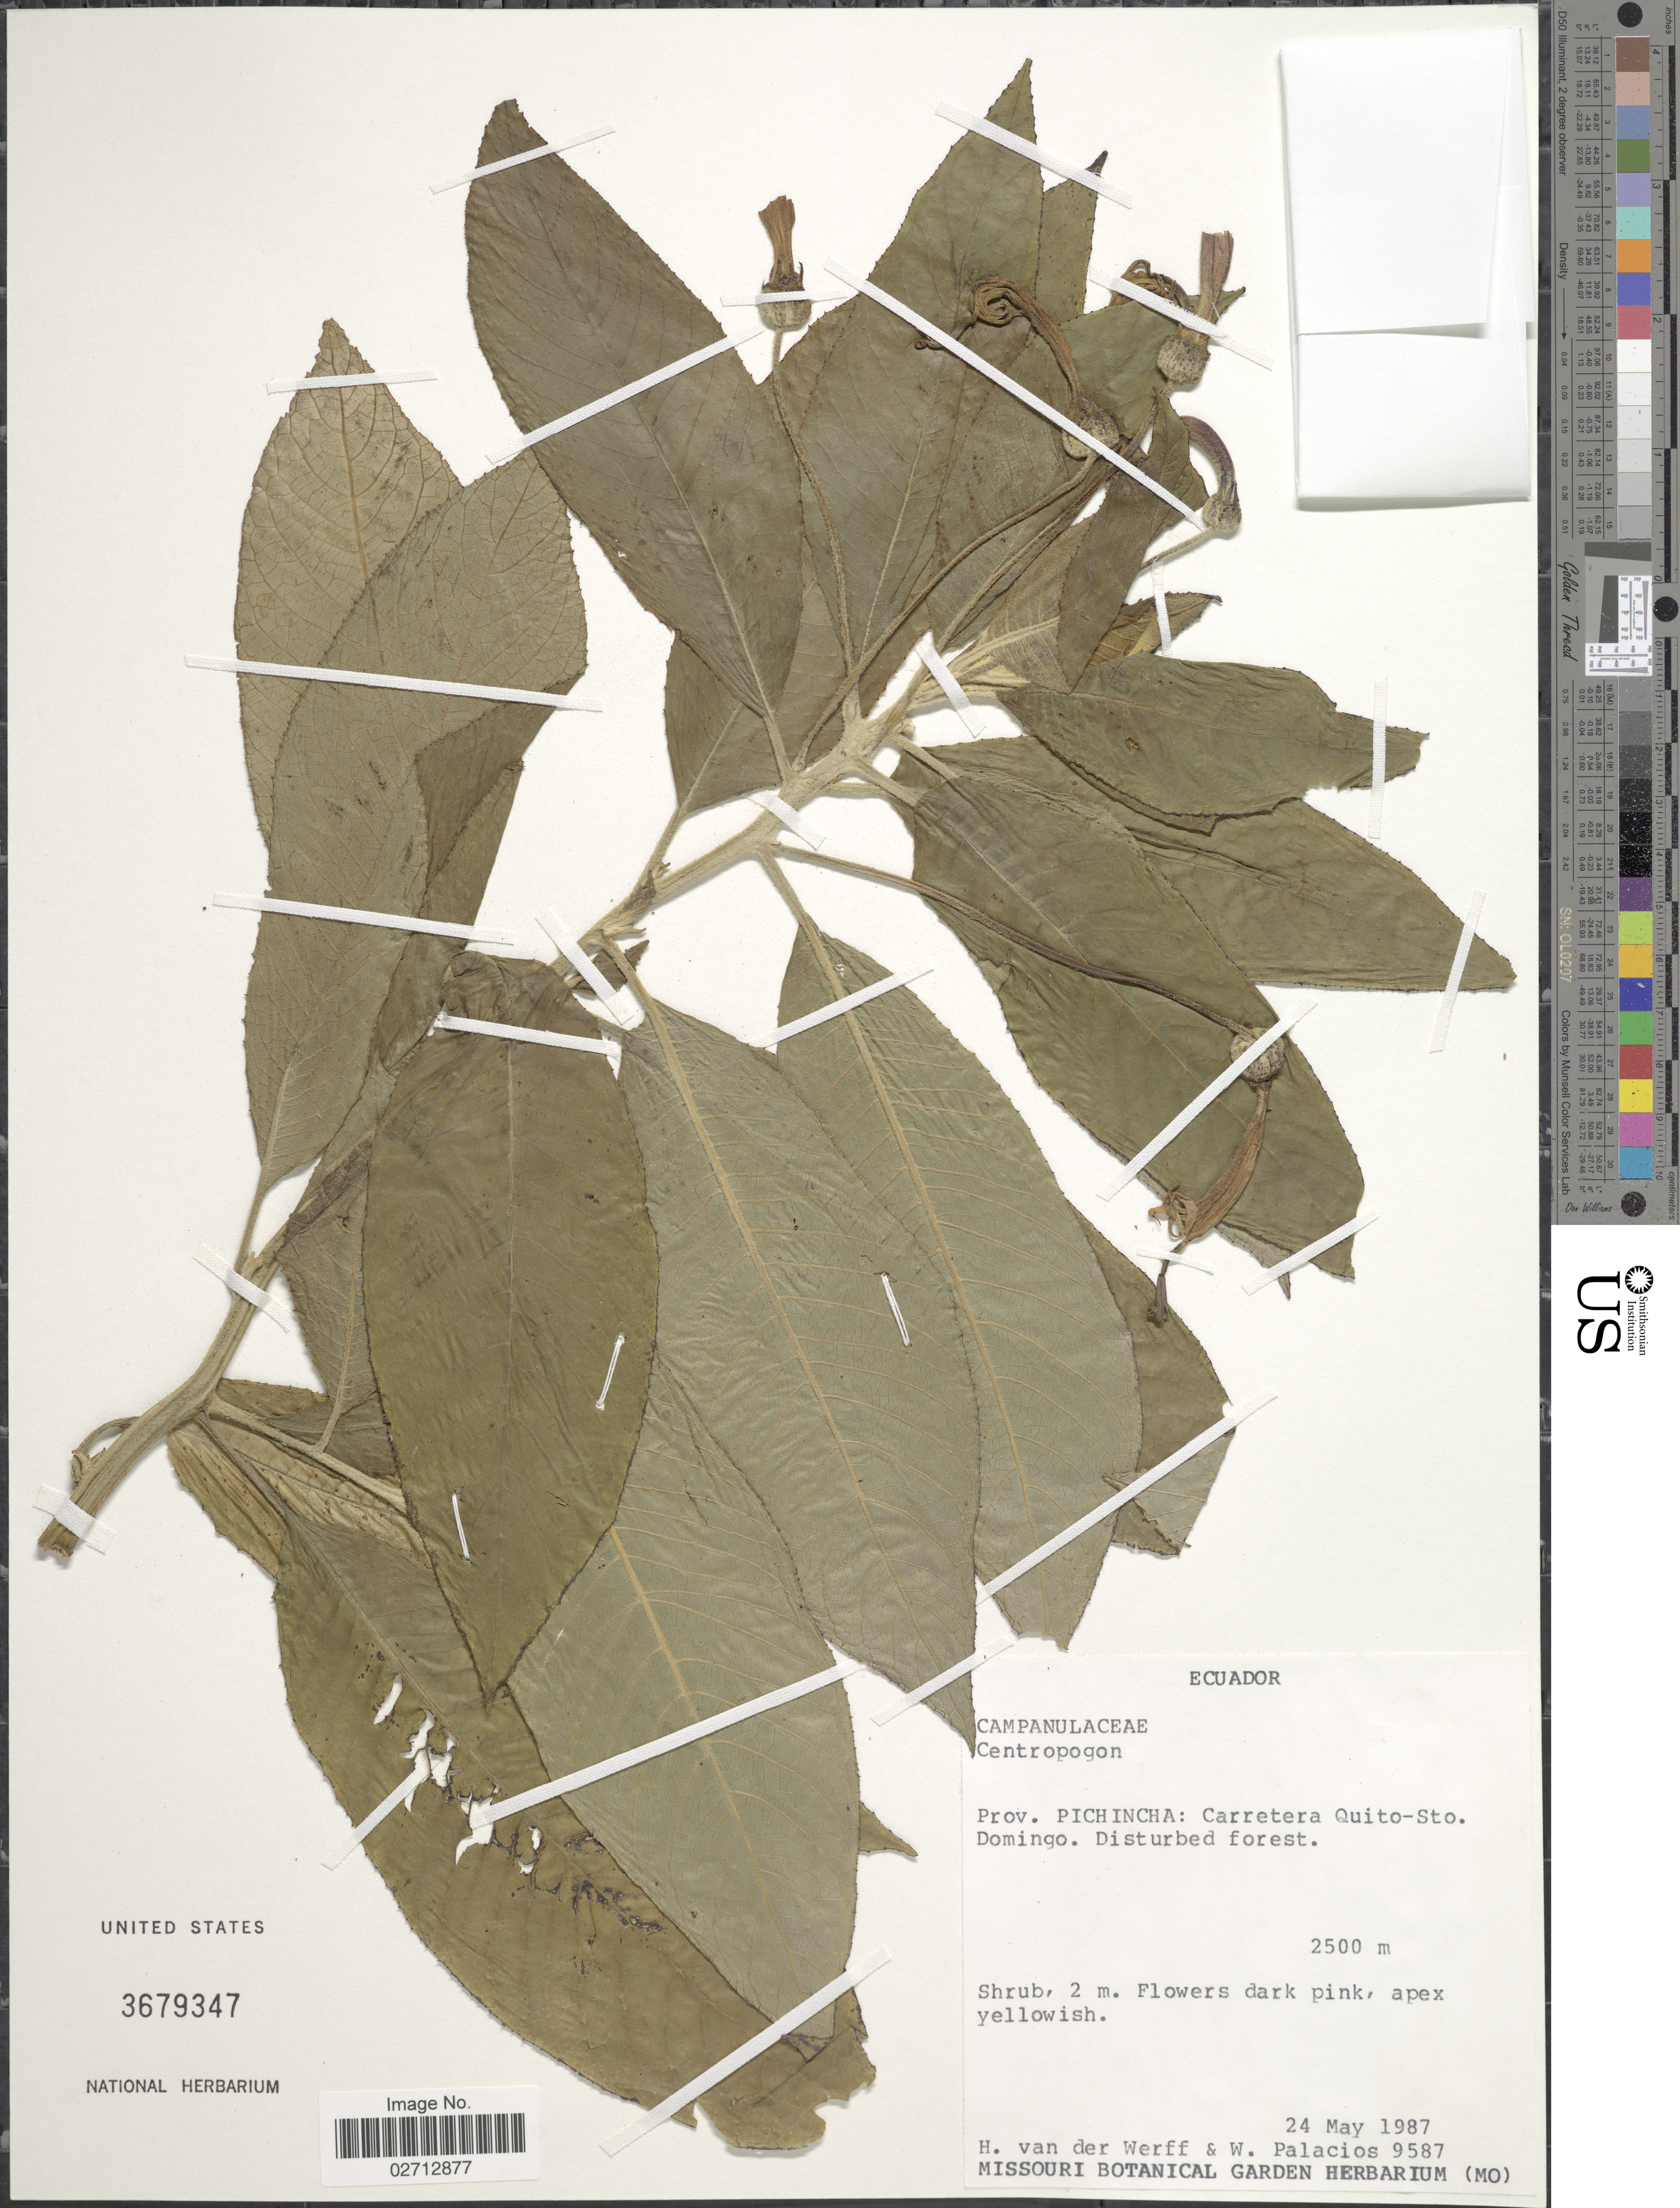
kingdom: Plantae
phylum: Tracheophyta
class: Magnoliopsida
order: Asterales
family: Campanulaceae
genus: Centropogon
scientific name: Centropogon sp.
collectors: H. van der Werff & W. Palacios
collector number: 9587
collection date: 1987-05-24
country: Ecuador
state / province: Pichincha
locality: Carretera Quito-Sto. Domingo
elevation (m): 2500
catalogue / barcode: US 3679347